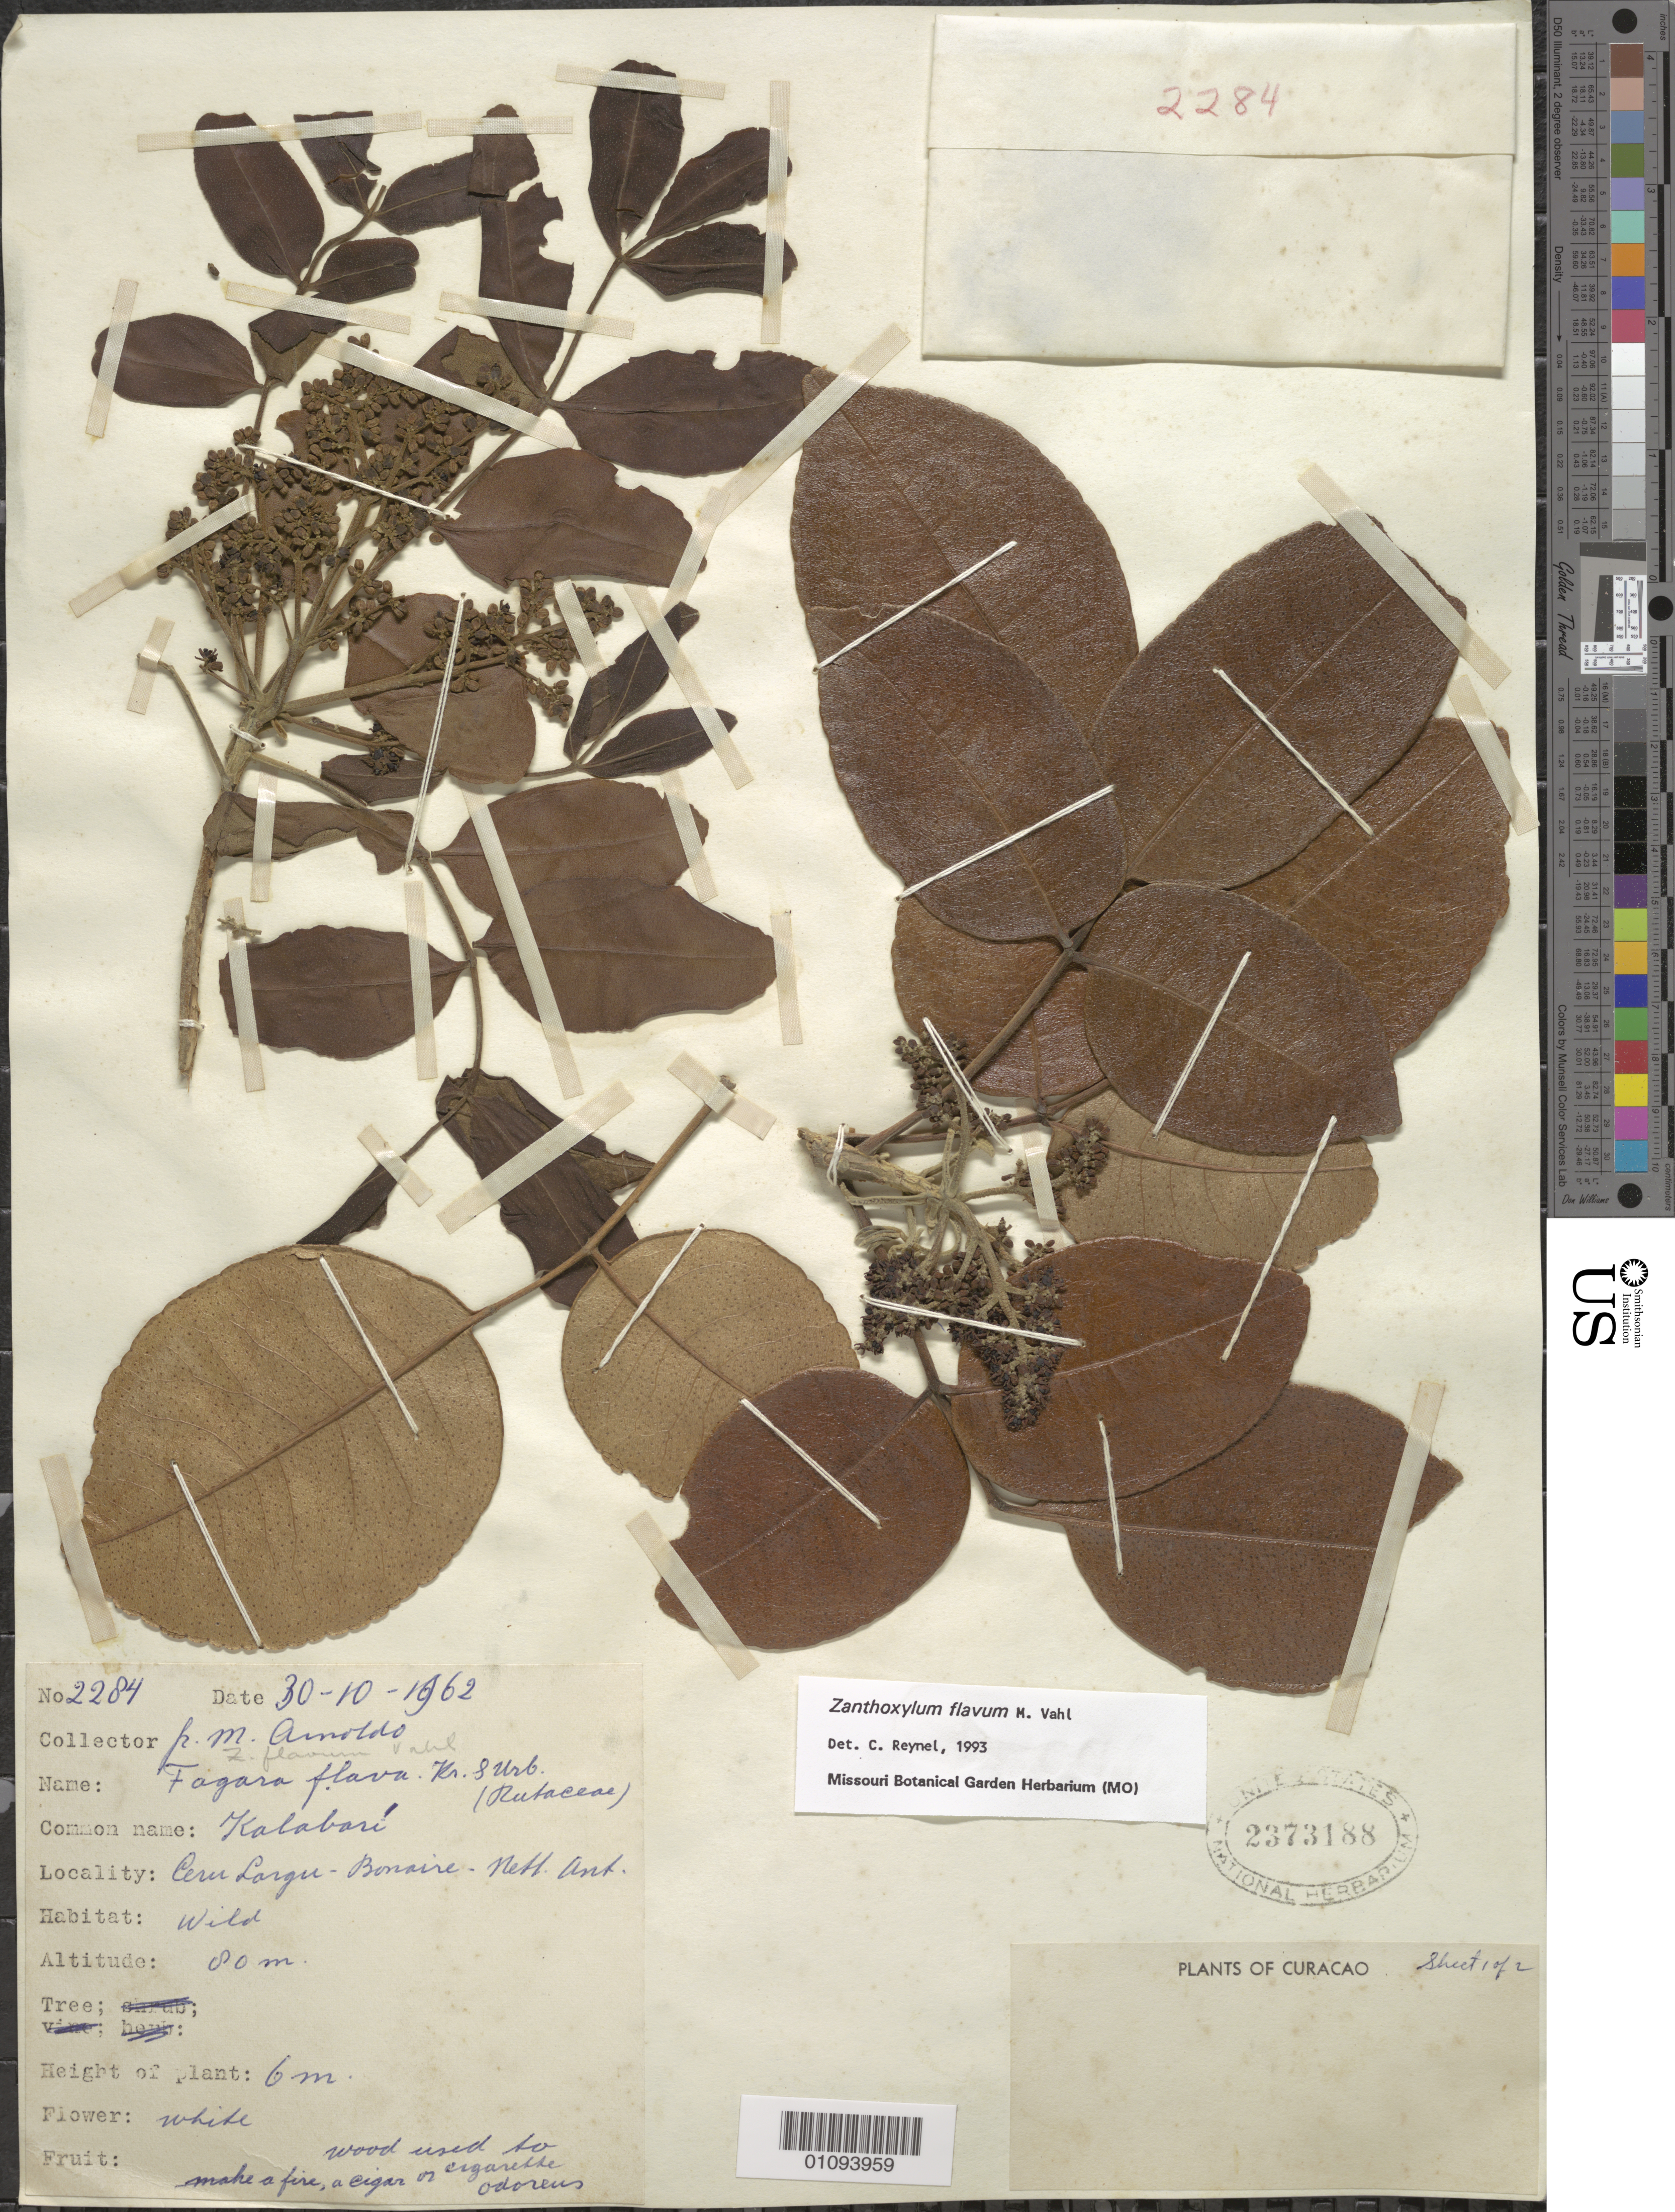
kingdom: Plantae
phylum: Tracheophyta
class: Magnoliopsida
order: Sapindales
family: Rutaceae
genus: Zanthoxylum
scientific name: Zanthoxylum flavum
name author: Vahl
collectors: N. Arnoldo-Broeders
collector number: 2284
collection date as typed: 30 Oct 1962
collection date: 1962-10-30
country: Netherlands Antilles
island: Bonaire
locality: Ceru Largu- Bonaire- Neth. Ant.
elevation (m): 50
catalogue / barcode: US 2373188